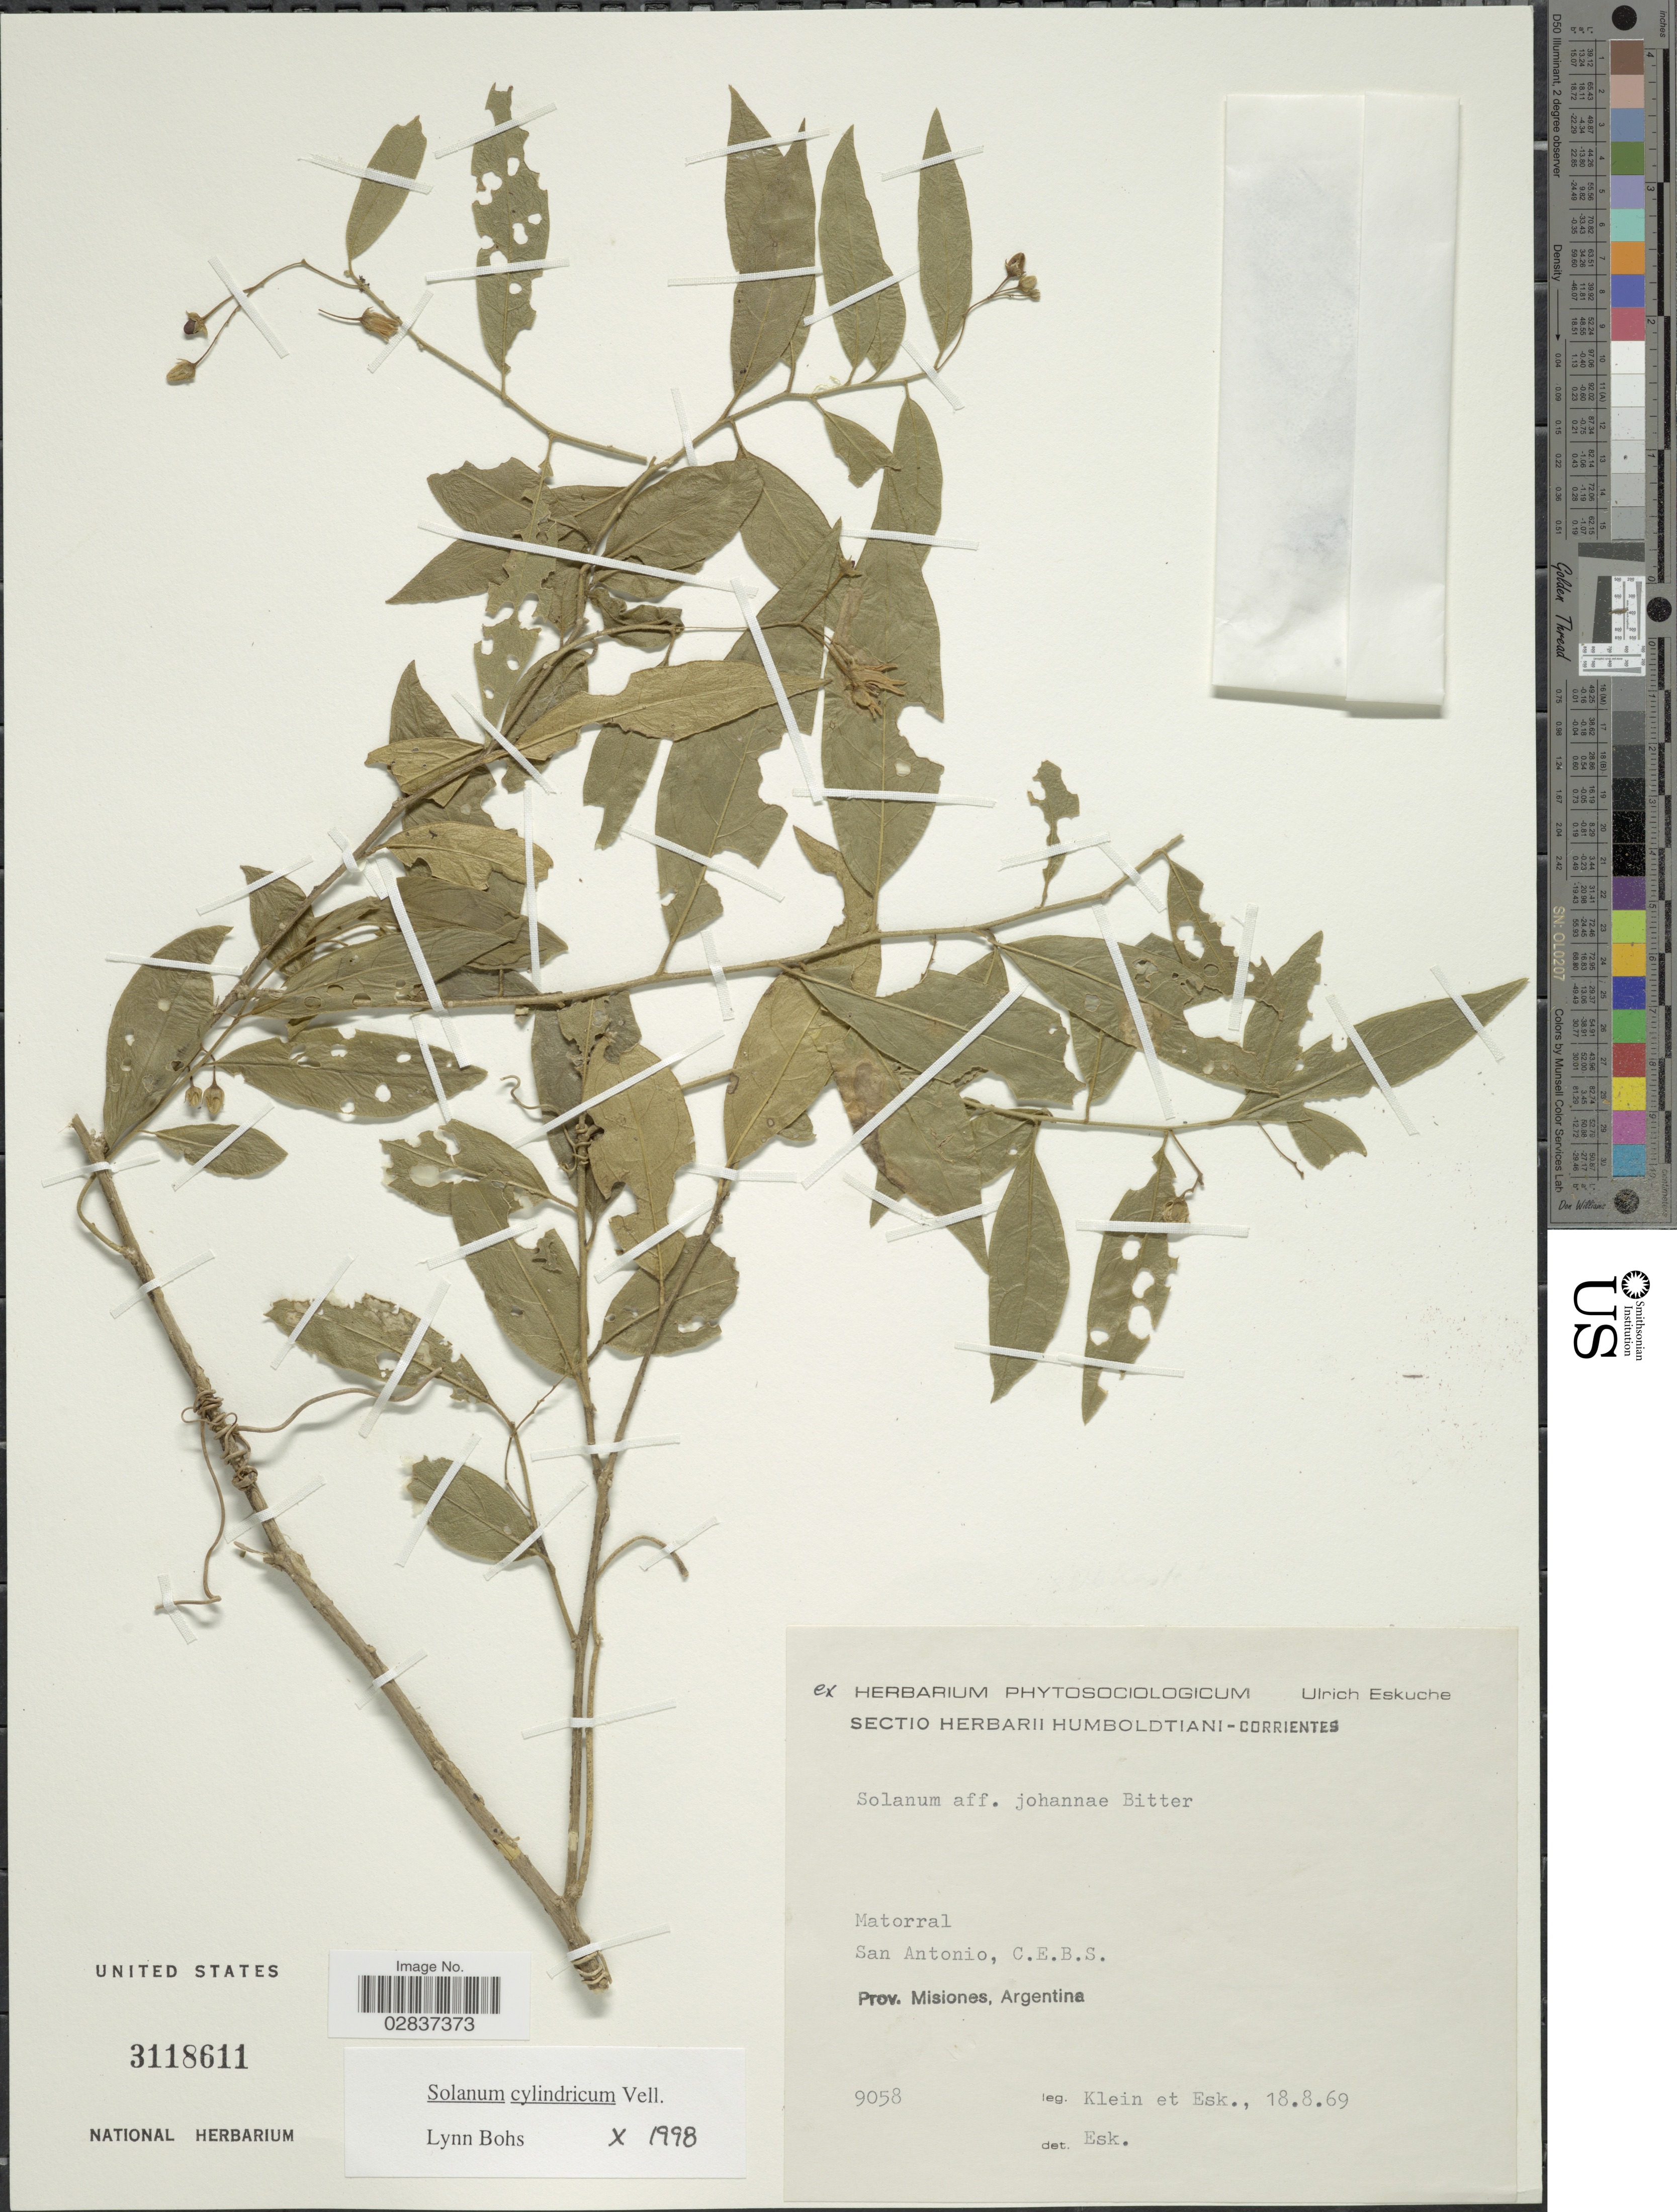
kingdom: Plantae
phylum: Tracheophyta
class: Magnoliopsida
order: Solanales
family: Solanaceae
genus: Solanum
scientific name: Solanum cylindricum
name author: Vell.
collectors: Klein, -- & U. G. Eskuche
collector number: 9058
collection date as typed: Transcribed d/m/y: 18/8/69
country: Argentina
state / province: Misiones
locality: San Antonio, C.E.B.S.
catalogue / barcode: US 3118611